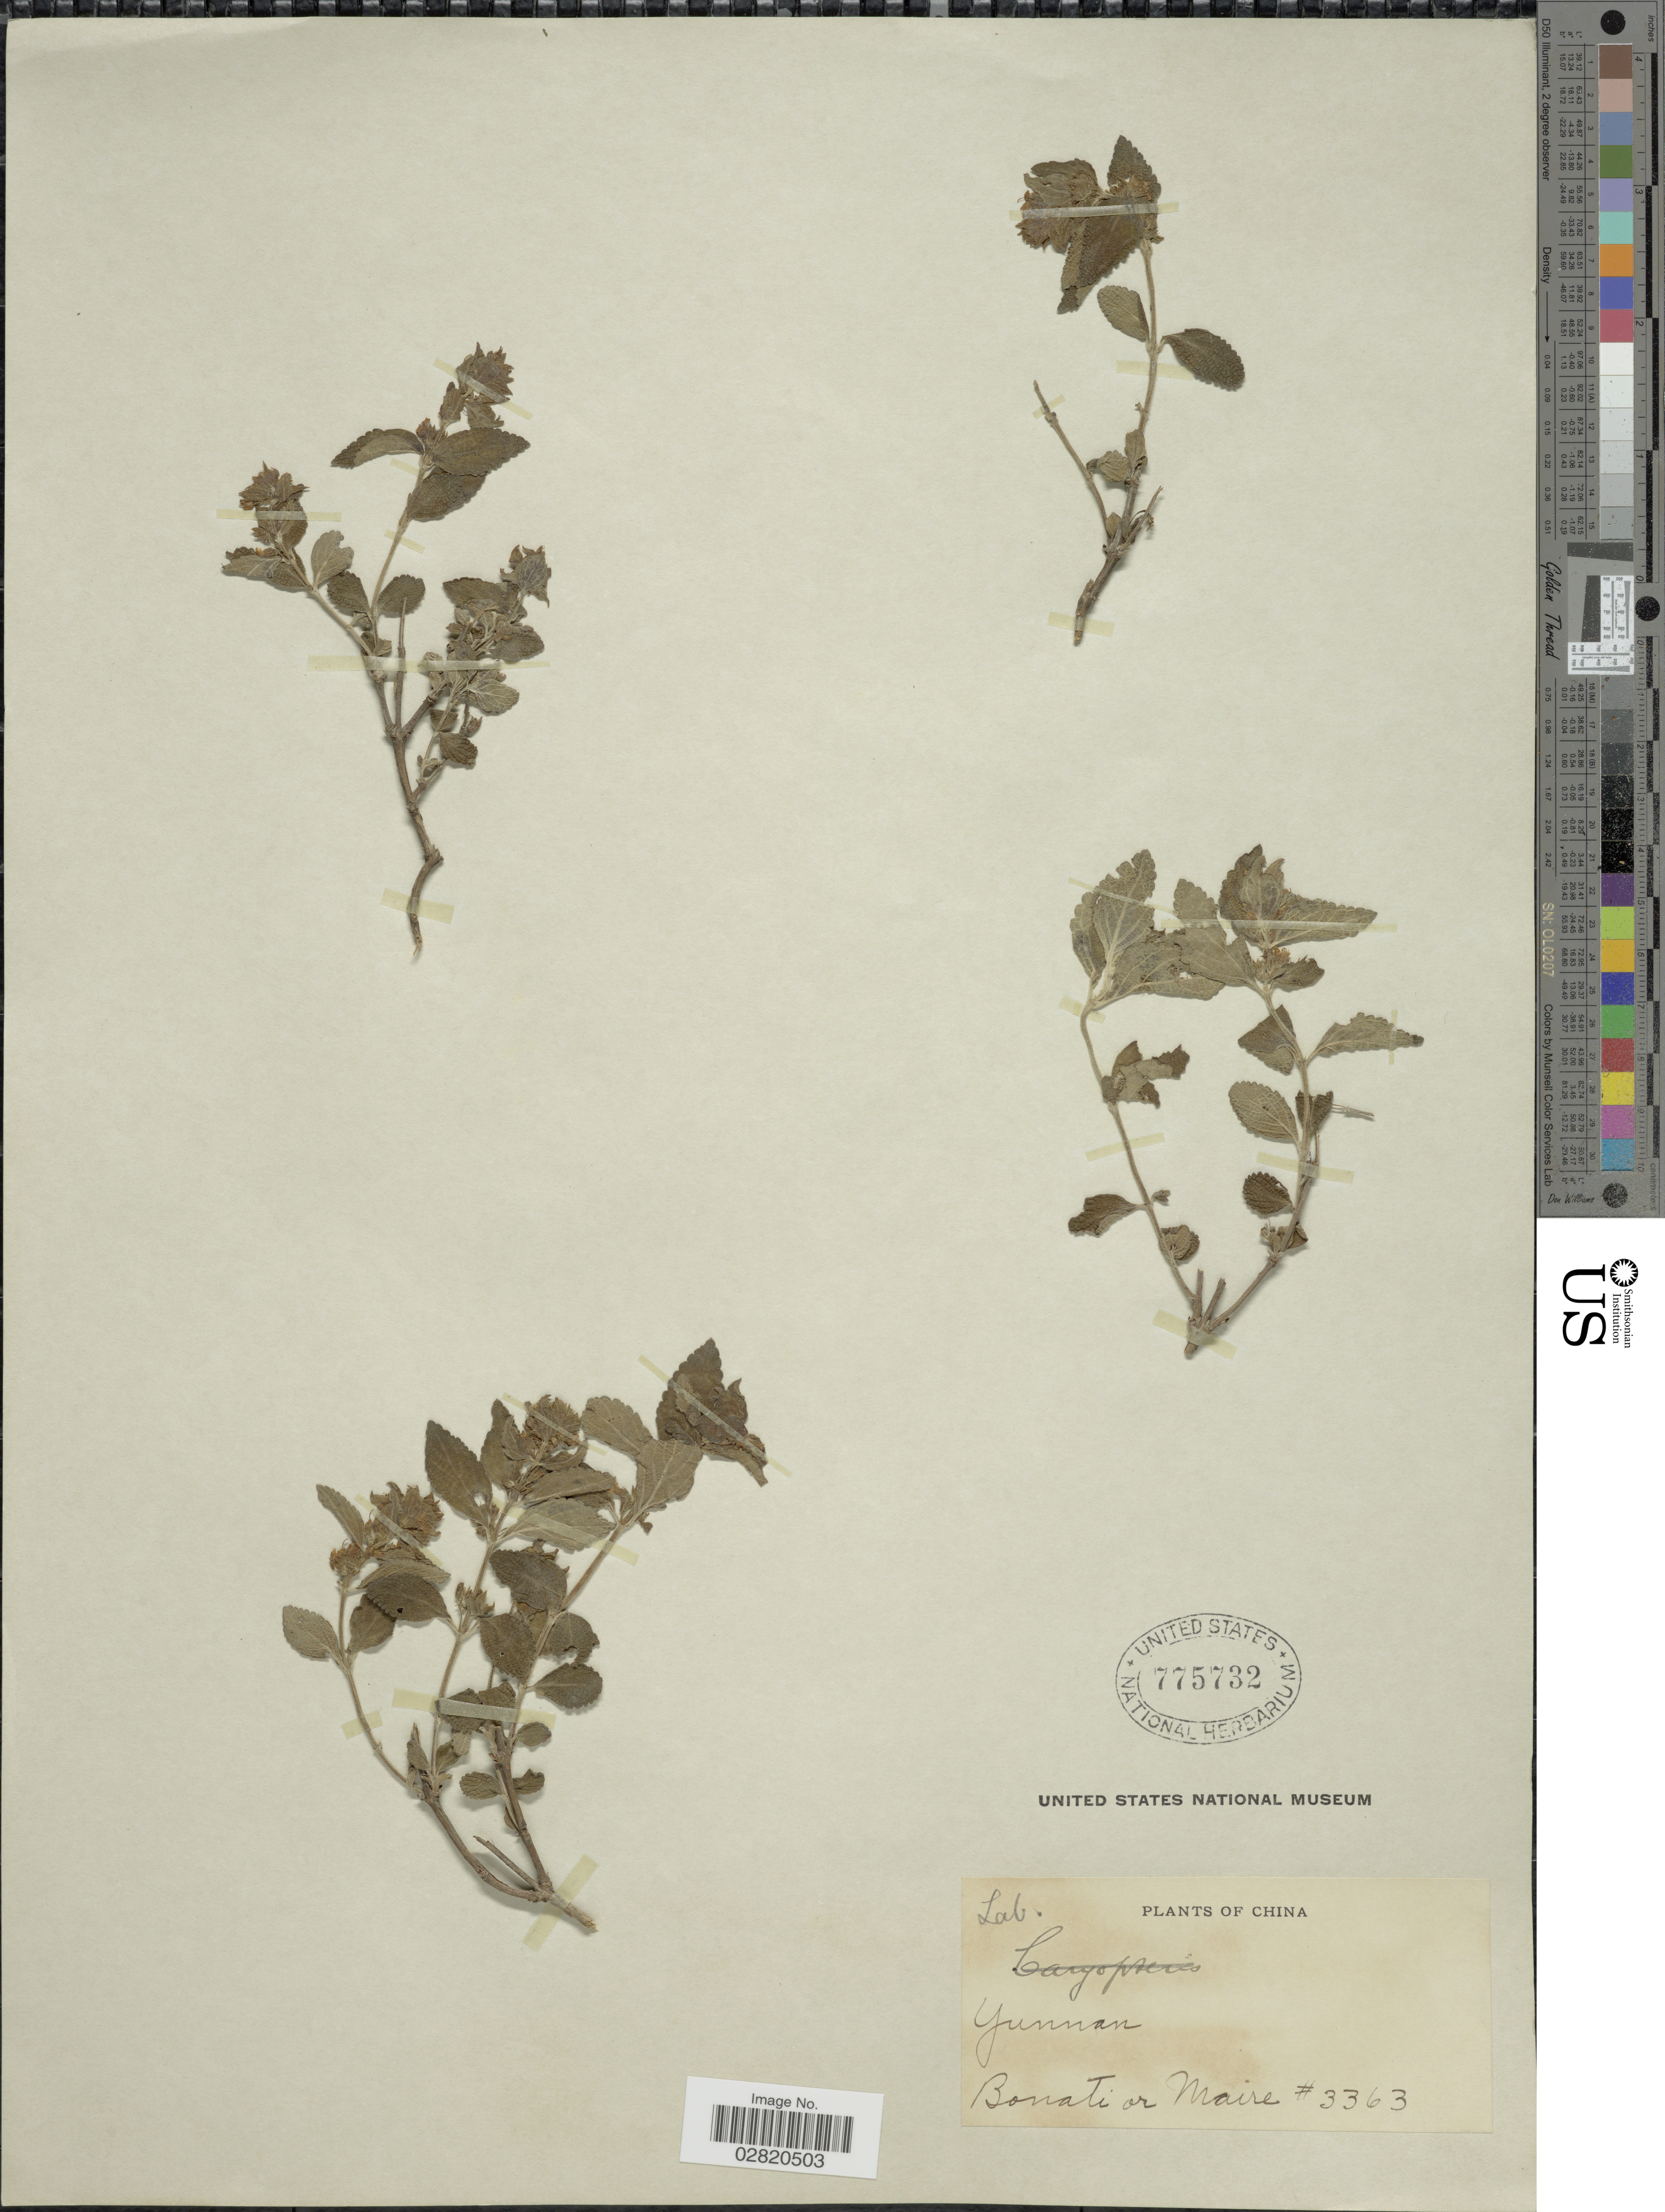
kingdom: Plantae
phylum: Tracheophyta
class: Magnoliopsida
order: Lamiales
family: Lamiaceae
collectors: -. Bonati & Maire, --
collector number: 3363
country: China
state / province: Yunnan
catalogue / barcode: US 775732